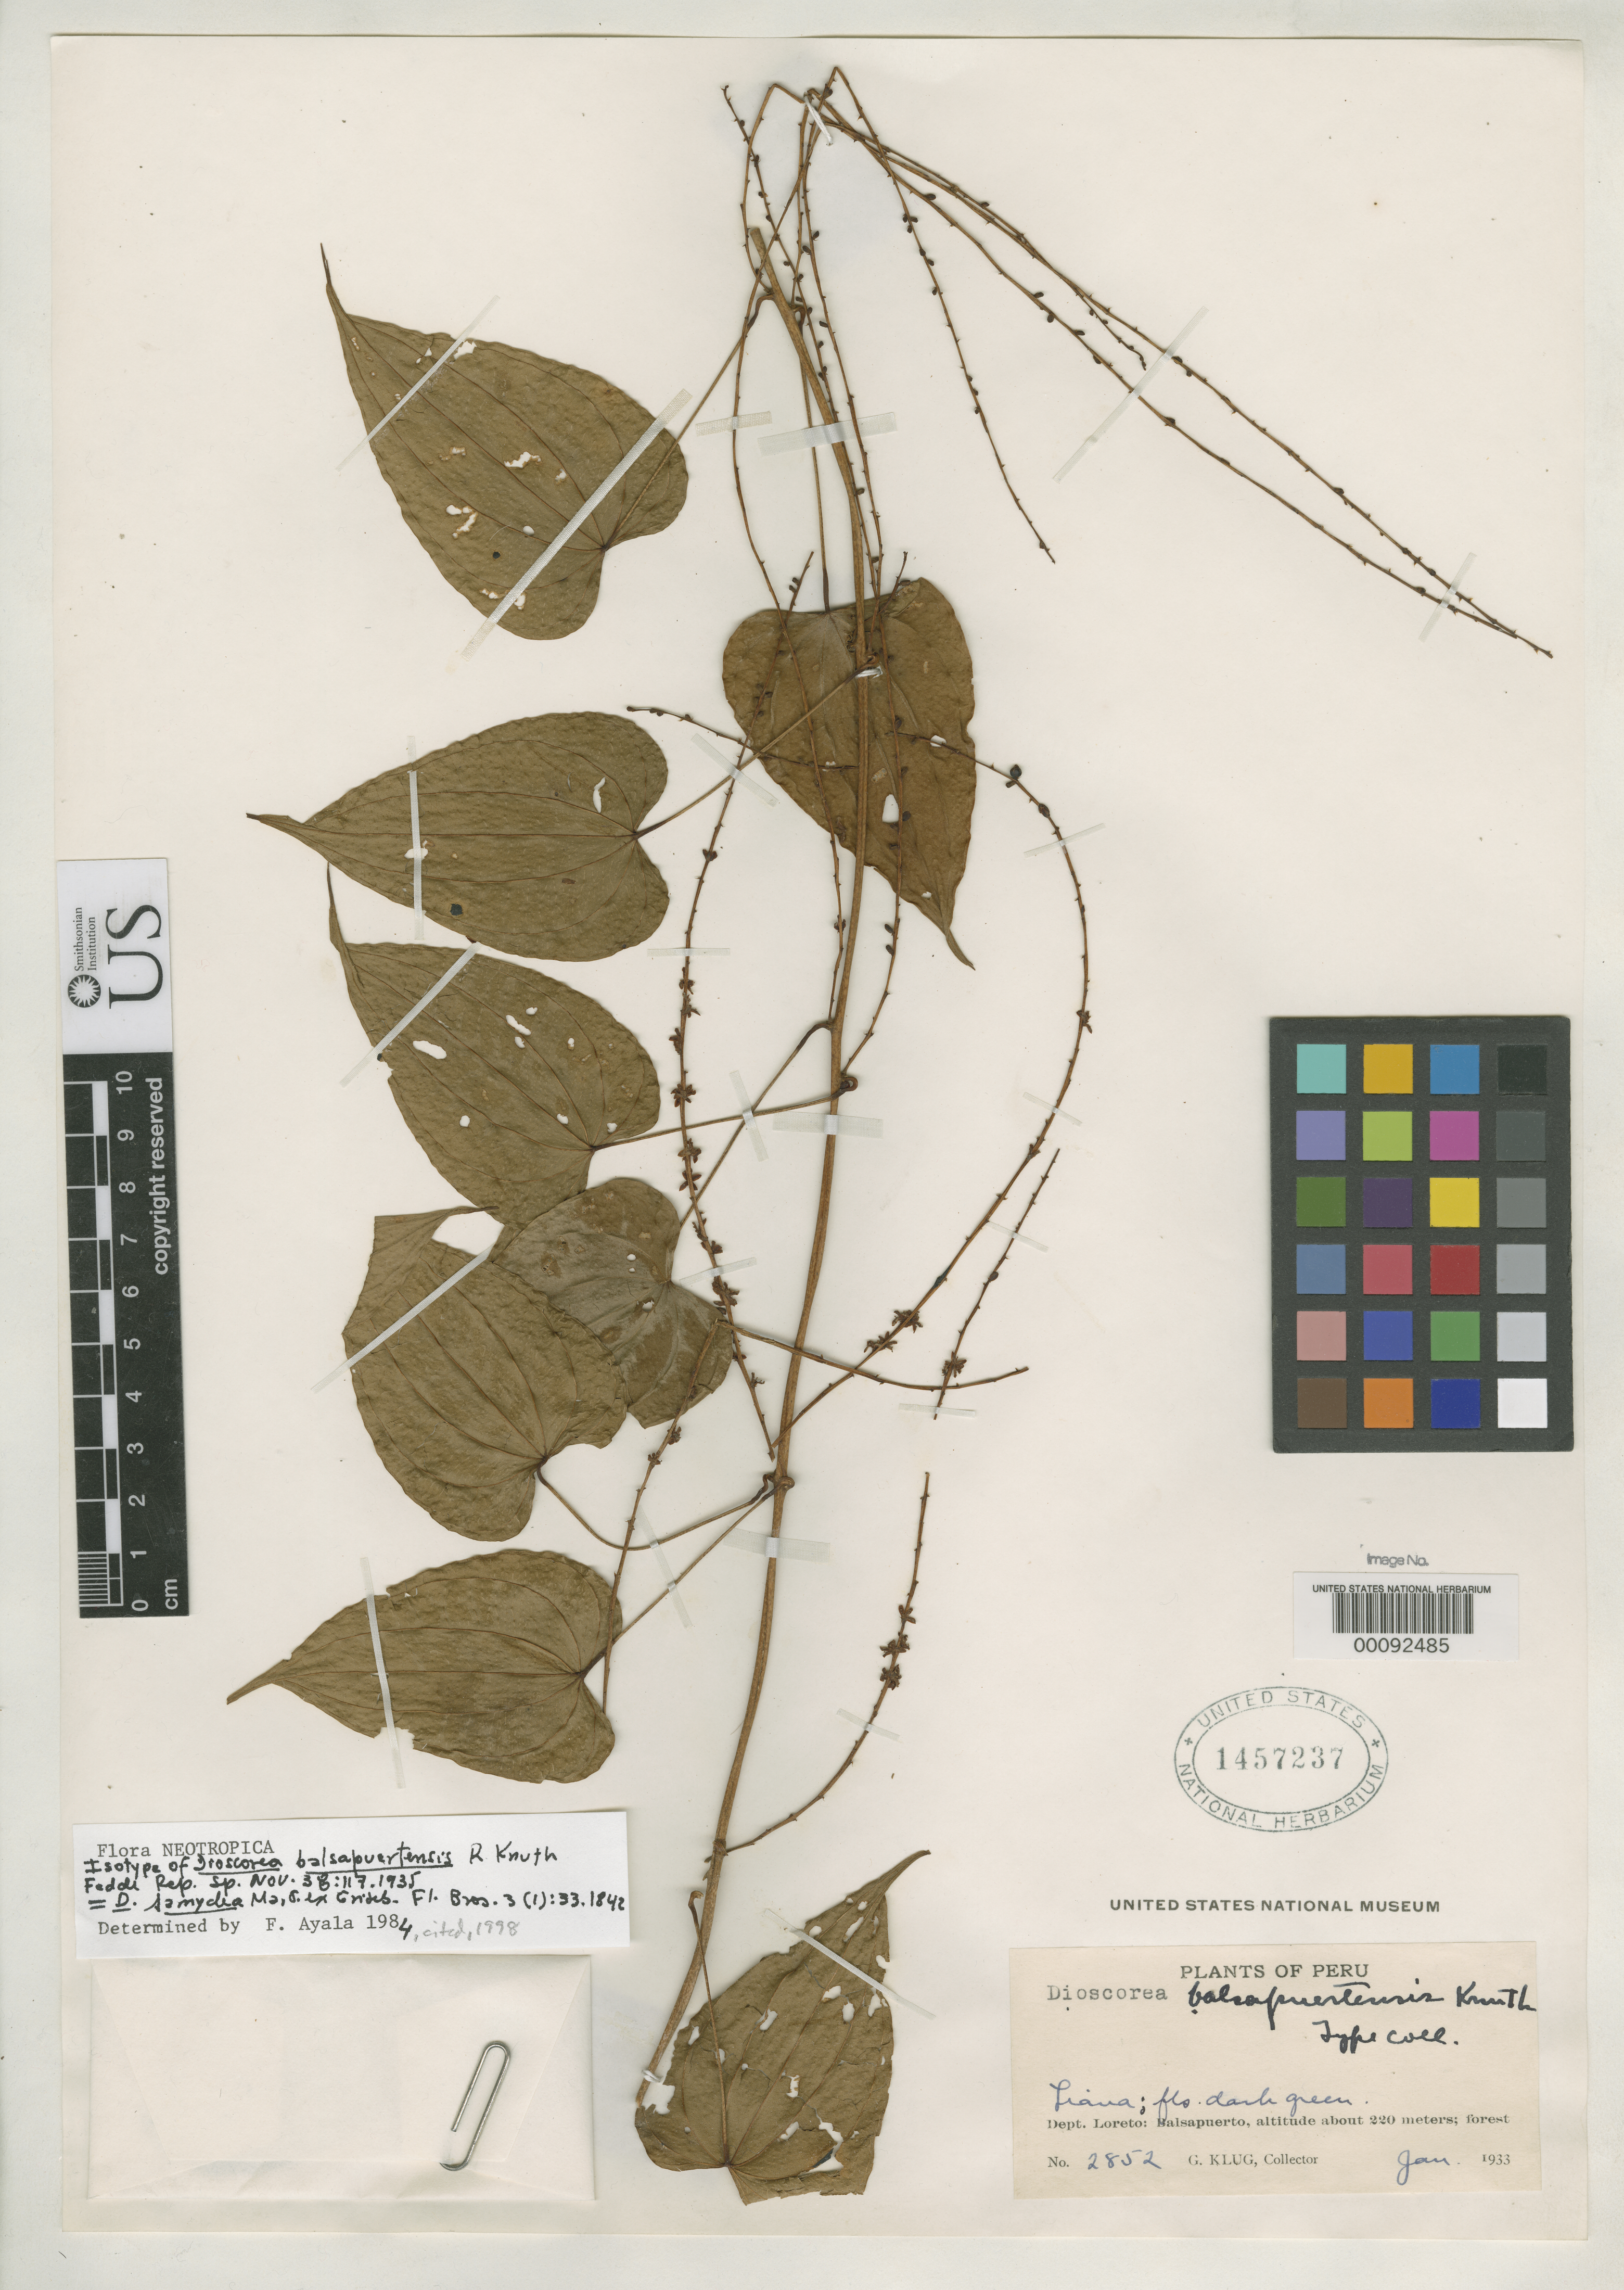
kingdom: Plantae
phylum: Tracheophyta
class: Liliopsida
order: Dioscoreales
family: Dioscoreaceae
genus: Dioscorea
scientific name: Dioscorea balsapuertensis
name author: R. Knuth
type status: Isotype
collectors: G. Klug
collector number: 2852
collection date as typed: Jan 1933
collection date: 1933-01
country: Peru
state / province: Loreto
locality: Balsapuerto.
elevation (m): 220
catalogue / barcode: US 1457237